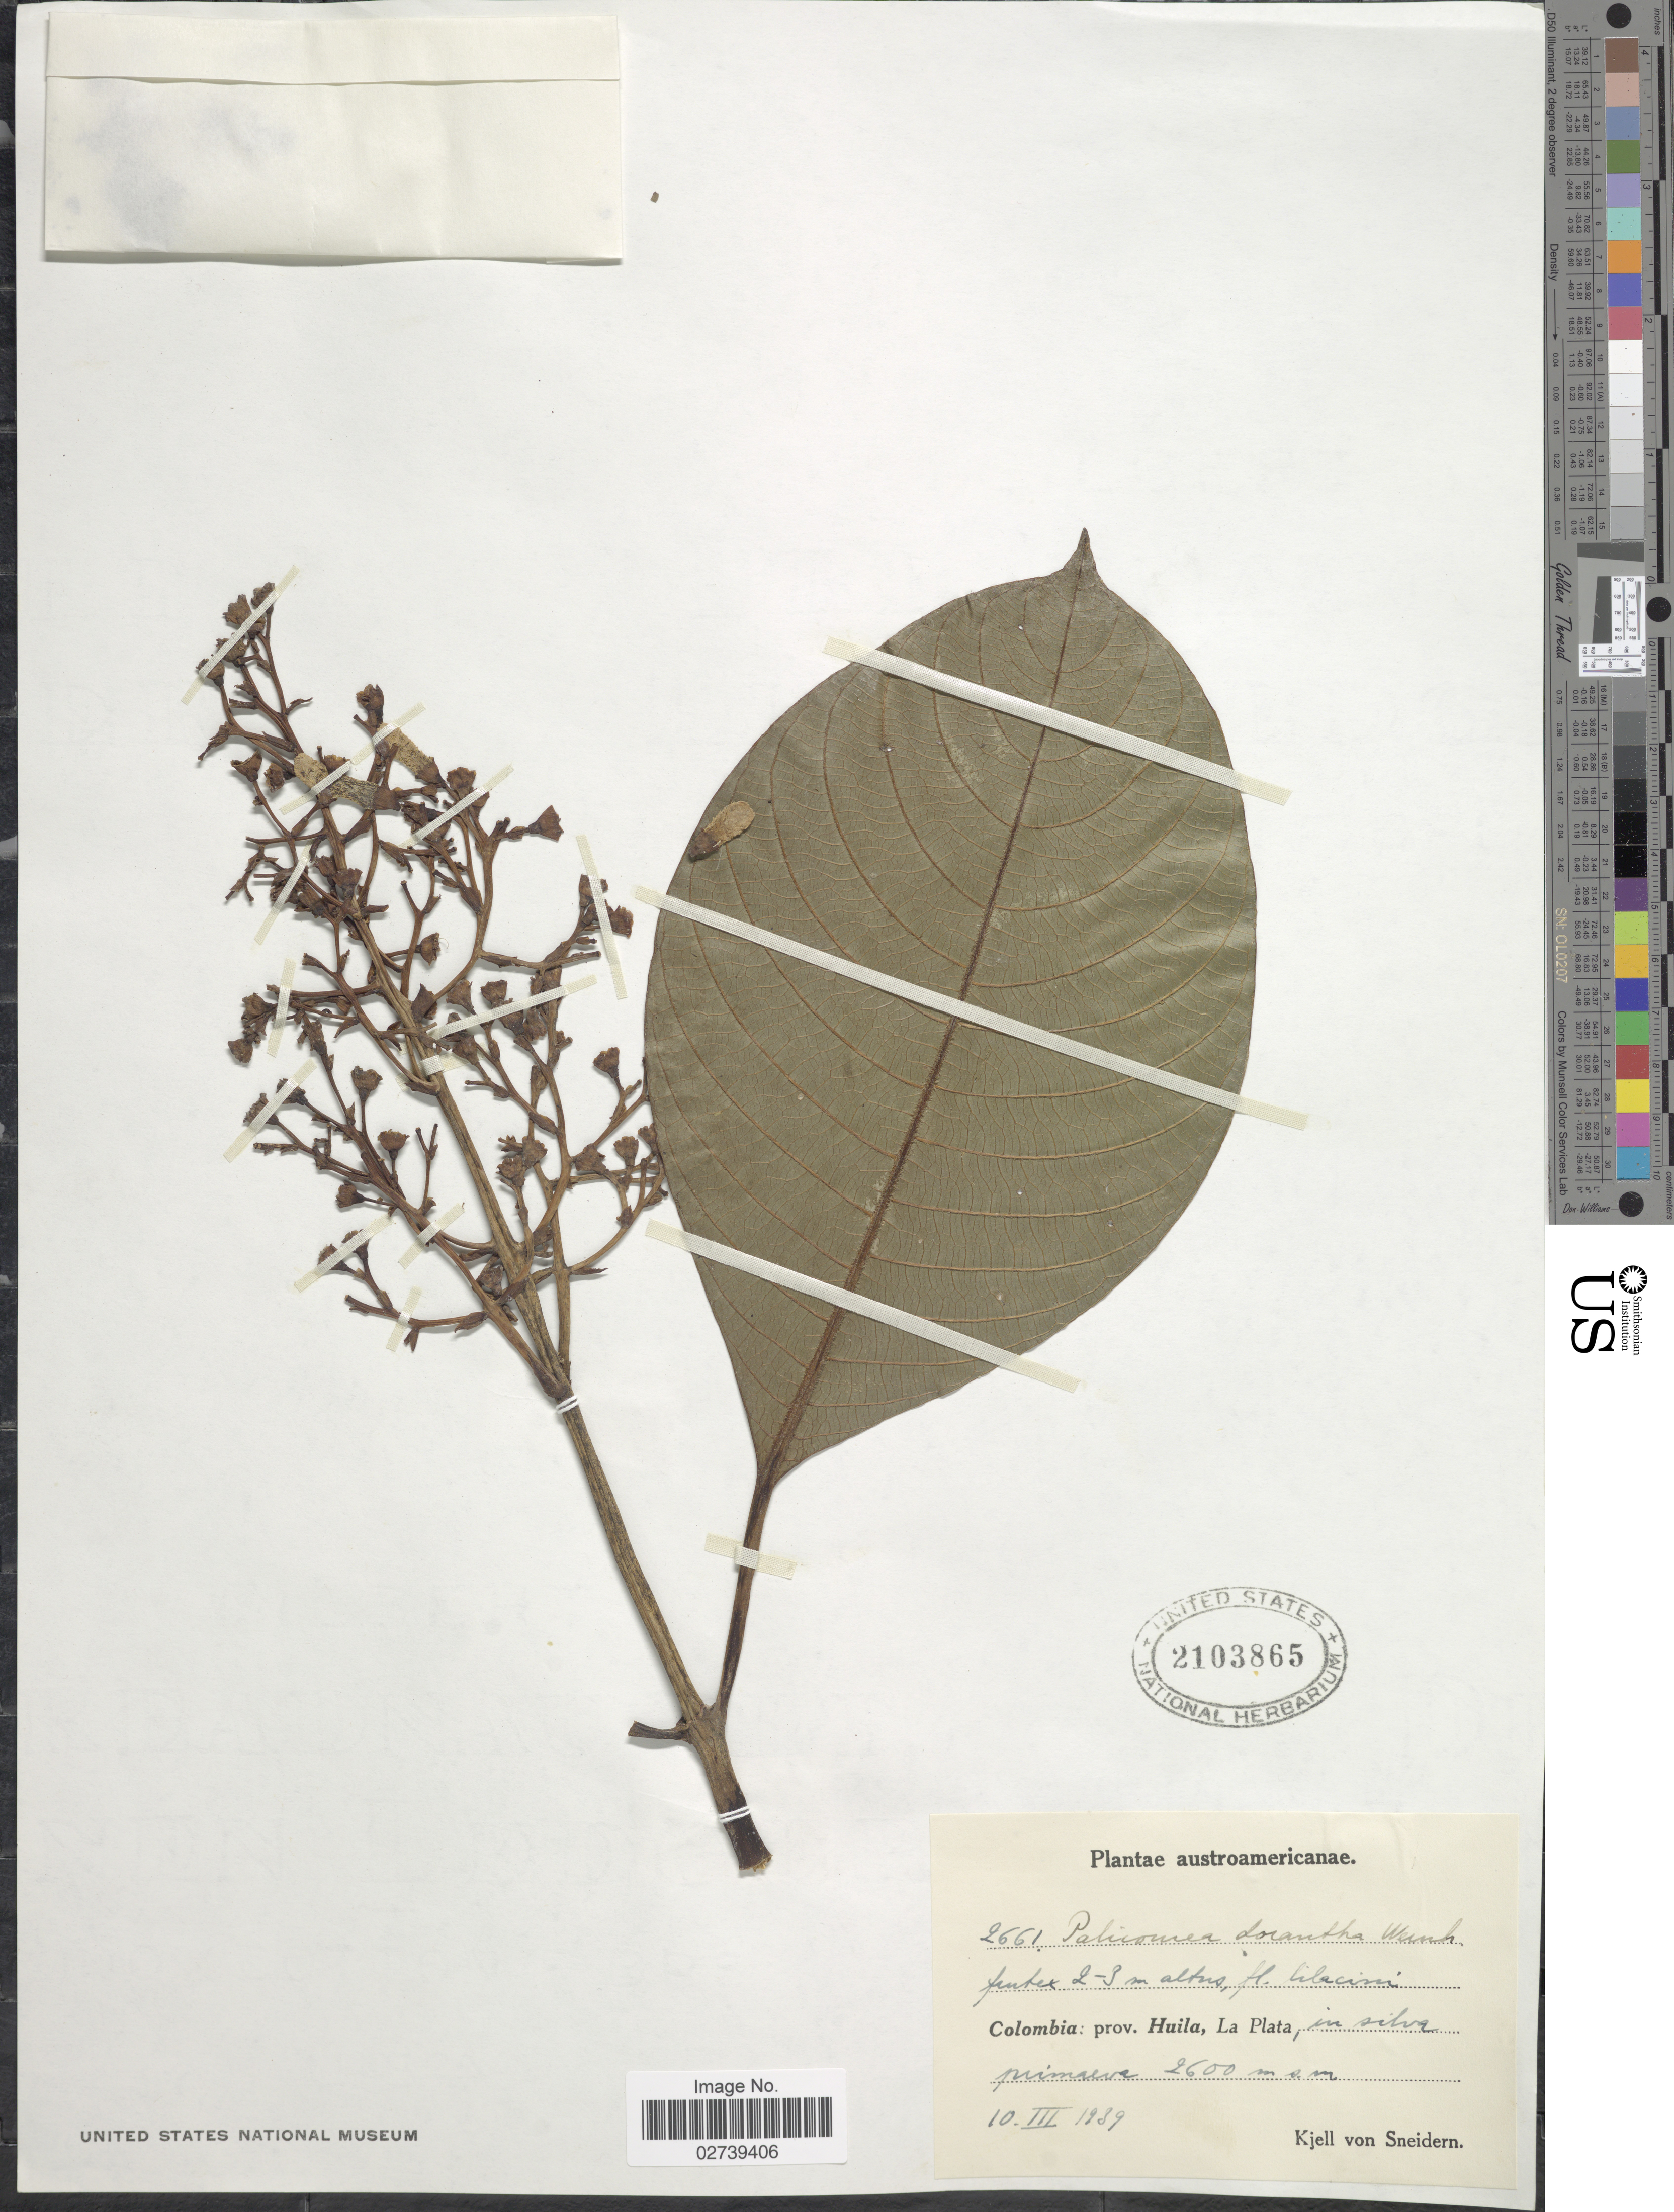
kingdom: Plantae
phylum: Tracheophyta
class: Magnoliopsida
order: Gentianales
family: Rubiaceae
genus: Palicourea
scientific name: Palicourea dorantha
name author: Wernham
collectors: K. von Sneidern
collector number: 2661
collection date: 1939-03-10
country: Colombia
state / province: Huila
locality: La Plata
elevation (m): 2600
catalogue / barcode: US 2103865